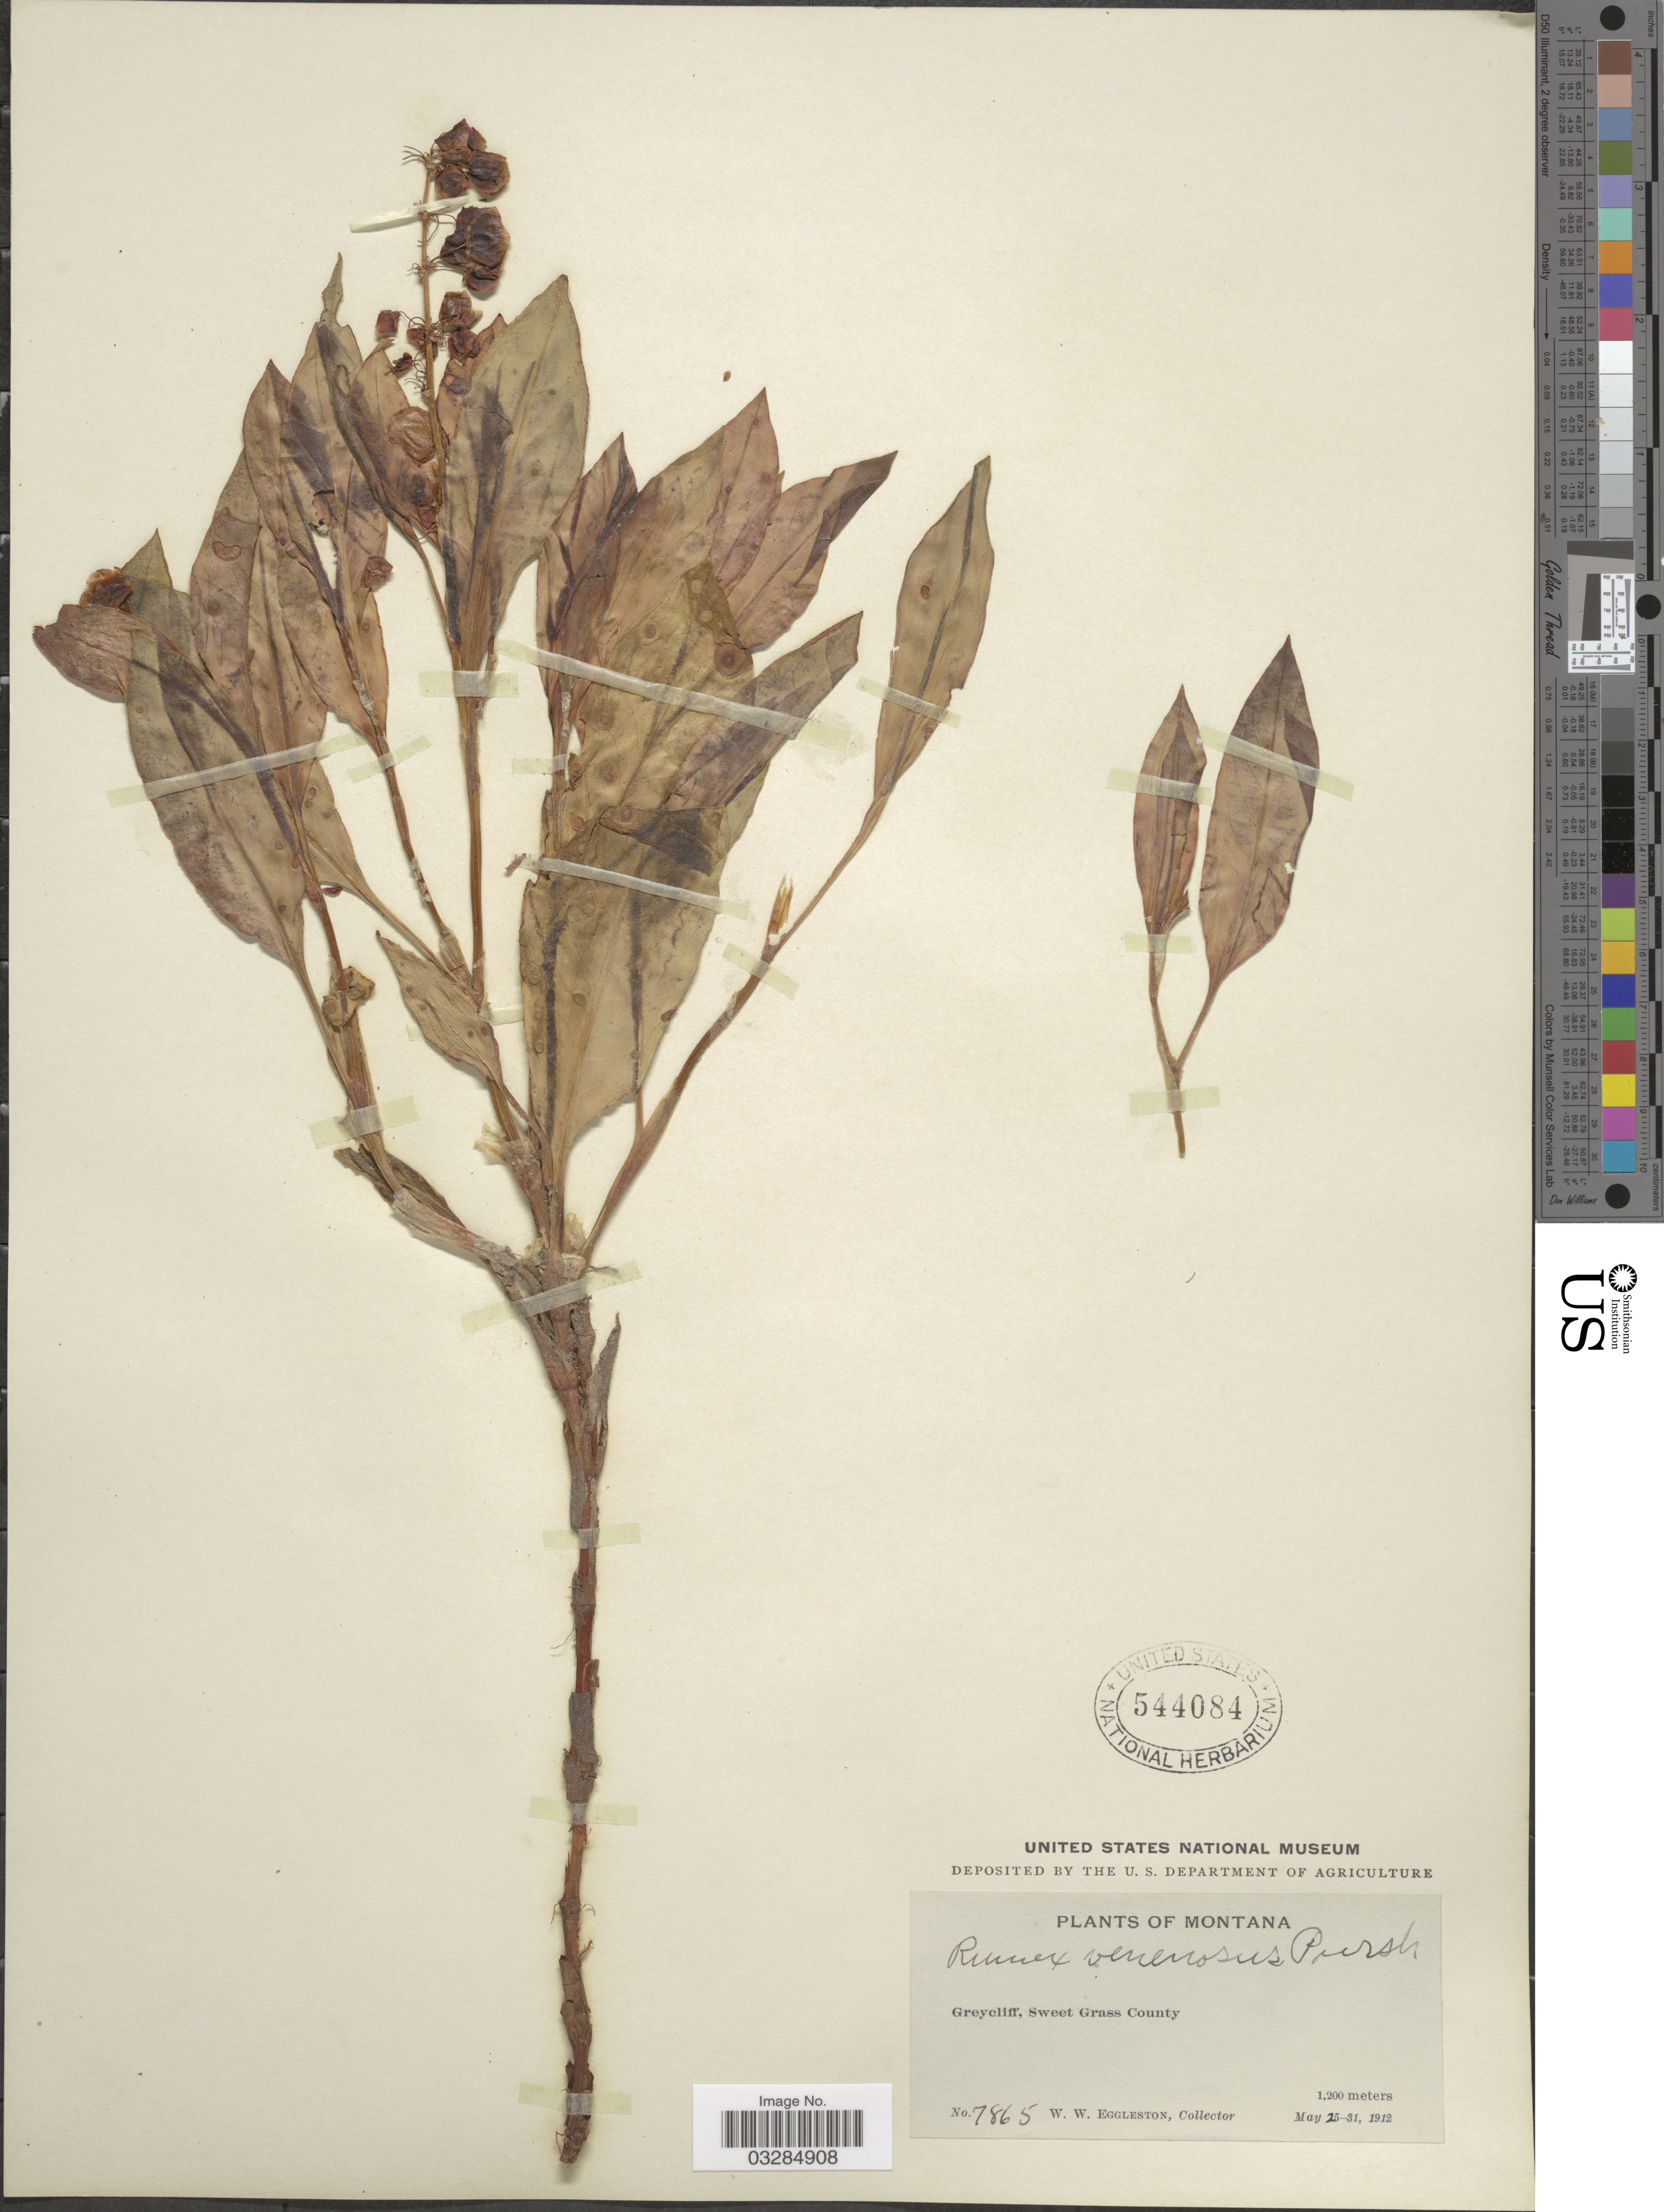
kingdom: Plantae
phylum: Tracheophyta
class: Magnoliopsida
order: Caryophyllales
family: Polygonaceae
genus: Rumex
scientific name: Rumex venosus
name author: Pursh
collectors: W. W. Eggleston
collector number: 7865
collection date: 1912-05-25/1912-05-31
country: United States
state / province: Montana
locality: Greycliff, Sweet Grass County.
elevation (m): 1200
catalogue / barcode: US 544084